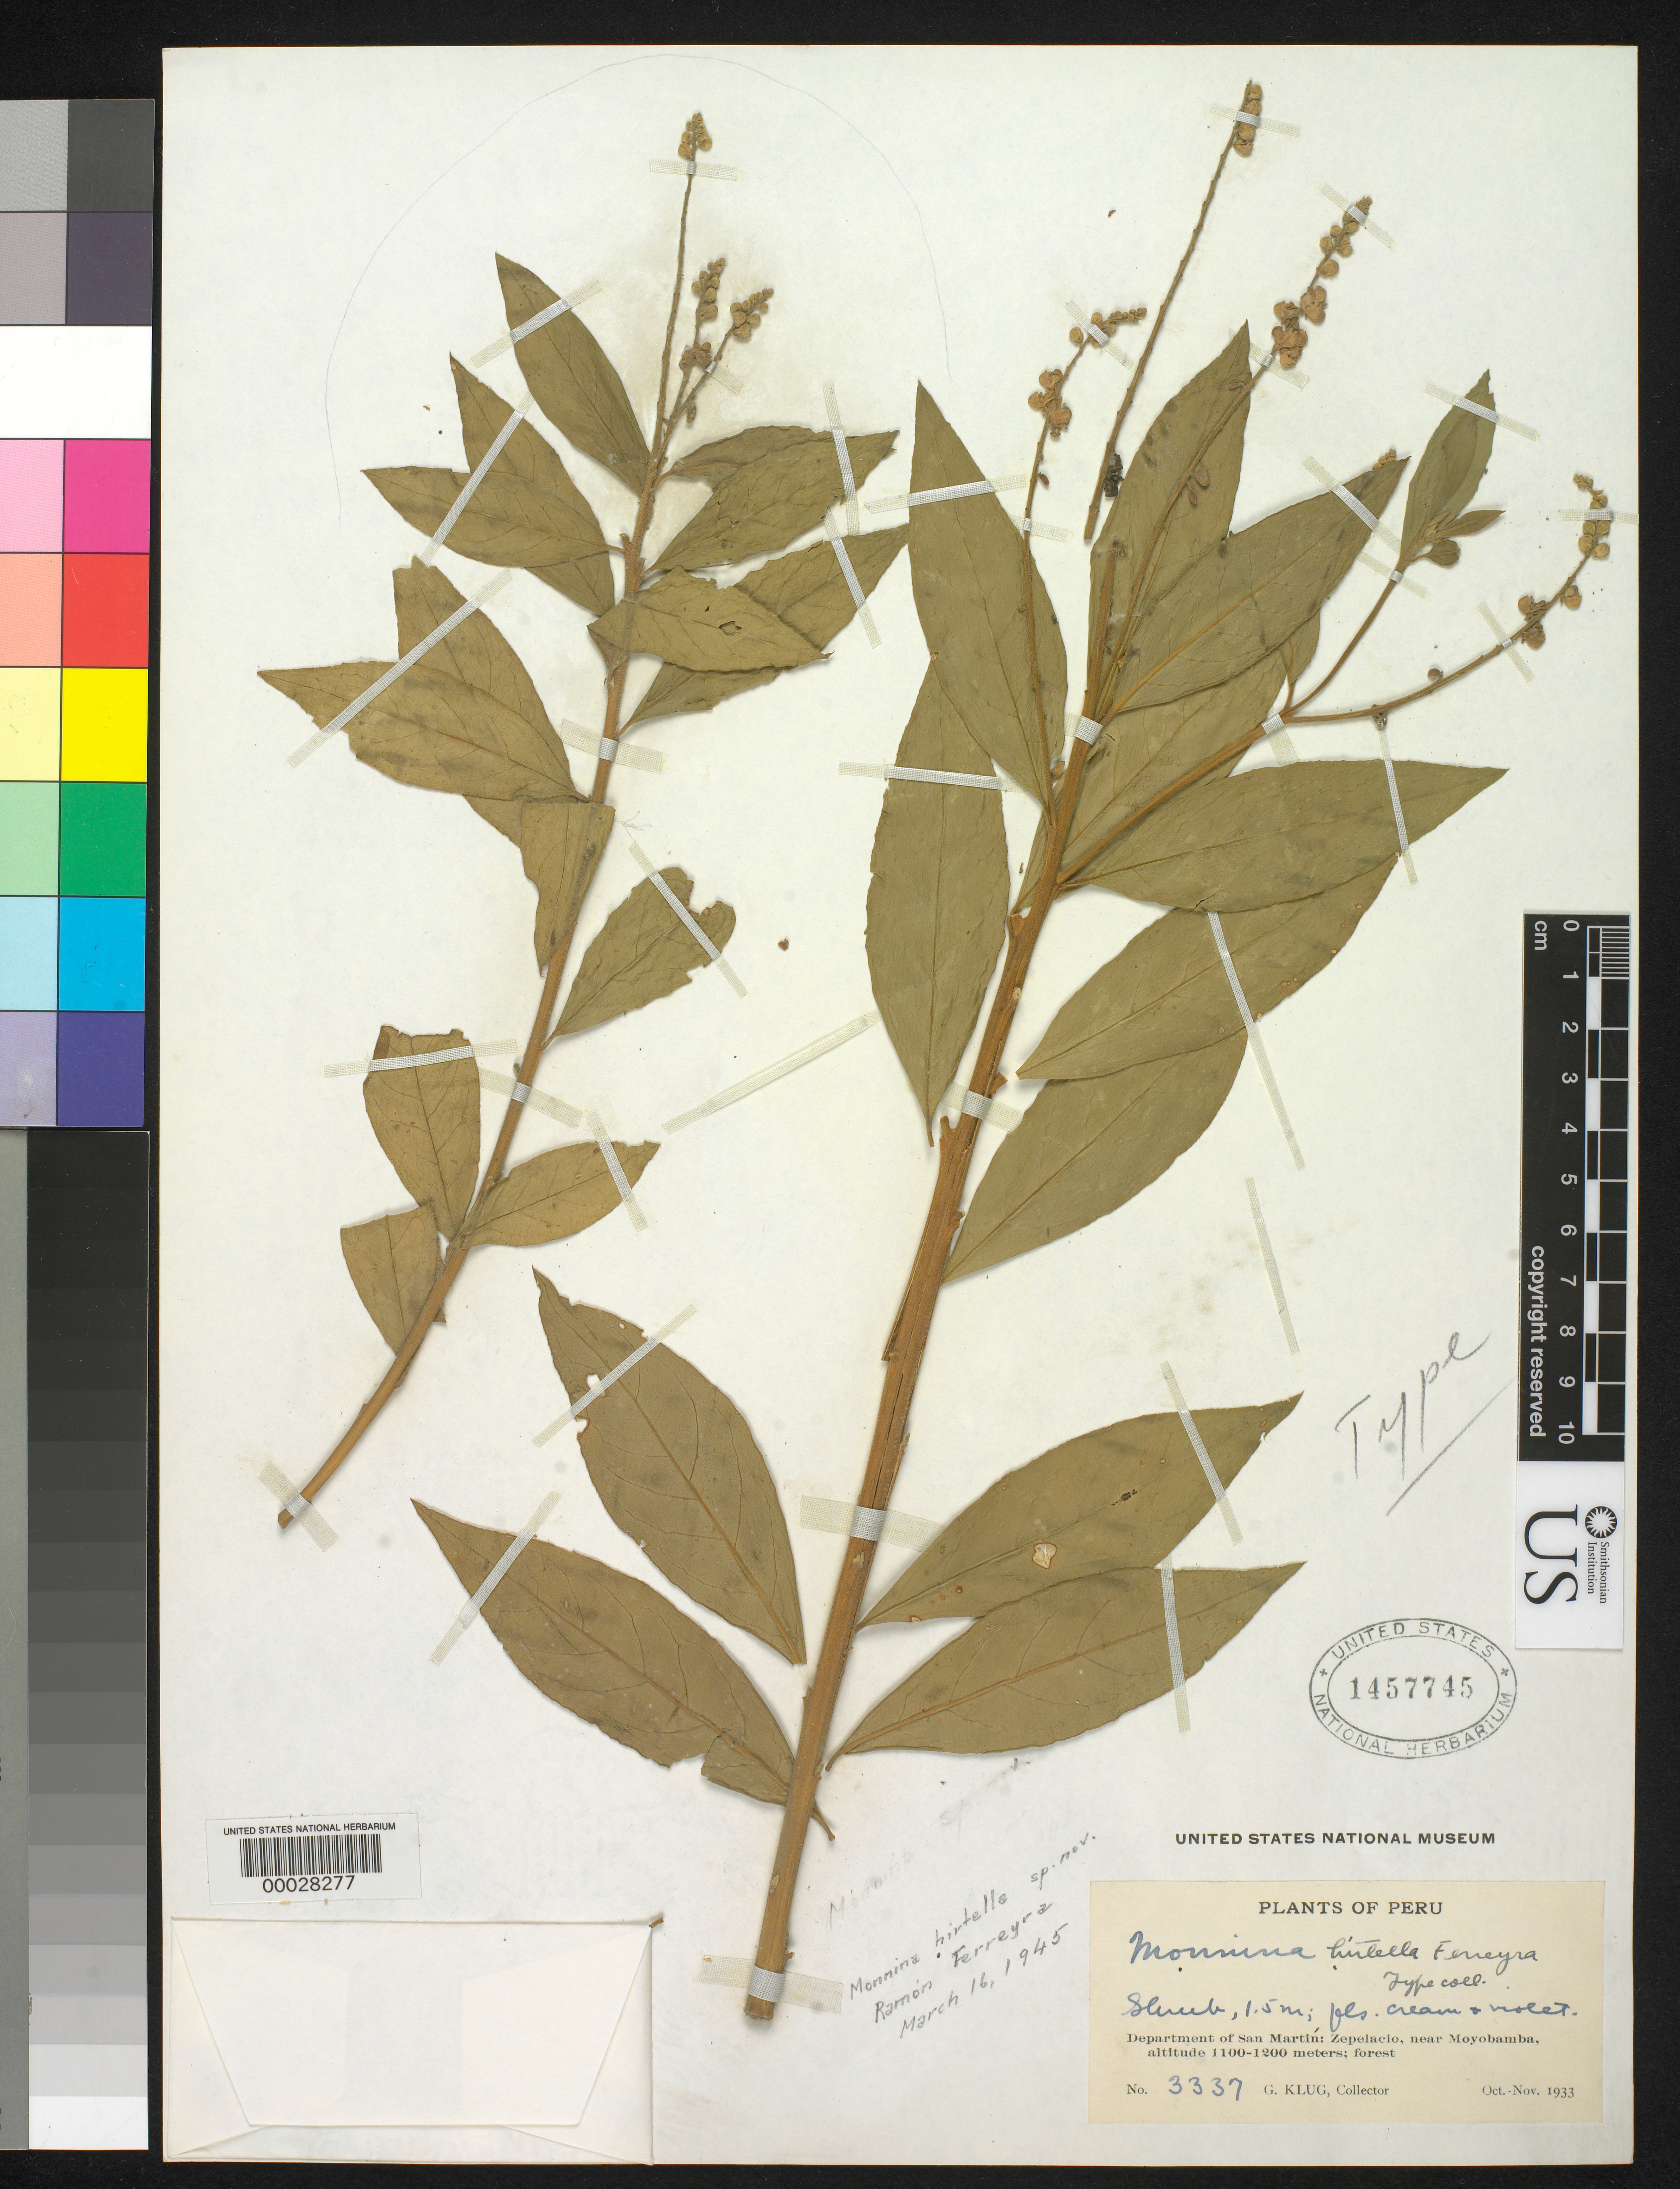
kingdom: Plantae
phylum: Tracheophyta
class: Magnoliopsida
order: Fabales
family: Polygalaceae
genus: Monnina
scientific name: Monnina hirtella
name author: Ferreyra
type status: Holotype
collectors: G. Klug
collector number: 3337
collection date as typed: Oct 1933 to -- Nov 1933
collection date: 1933-10/1933-11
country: Peru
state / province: San Martín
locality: Jepelacio, near Moyobamba.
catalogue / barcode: US 1457745